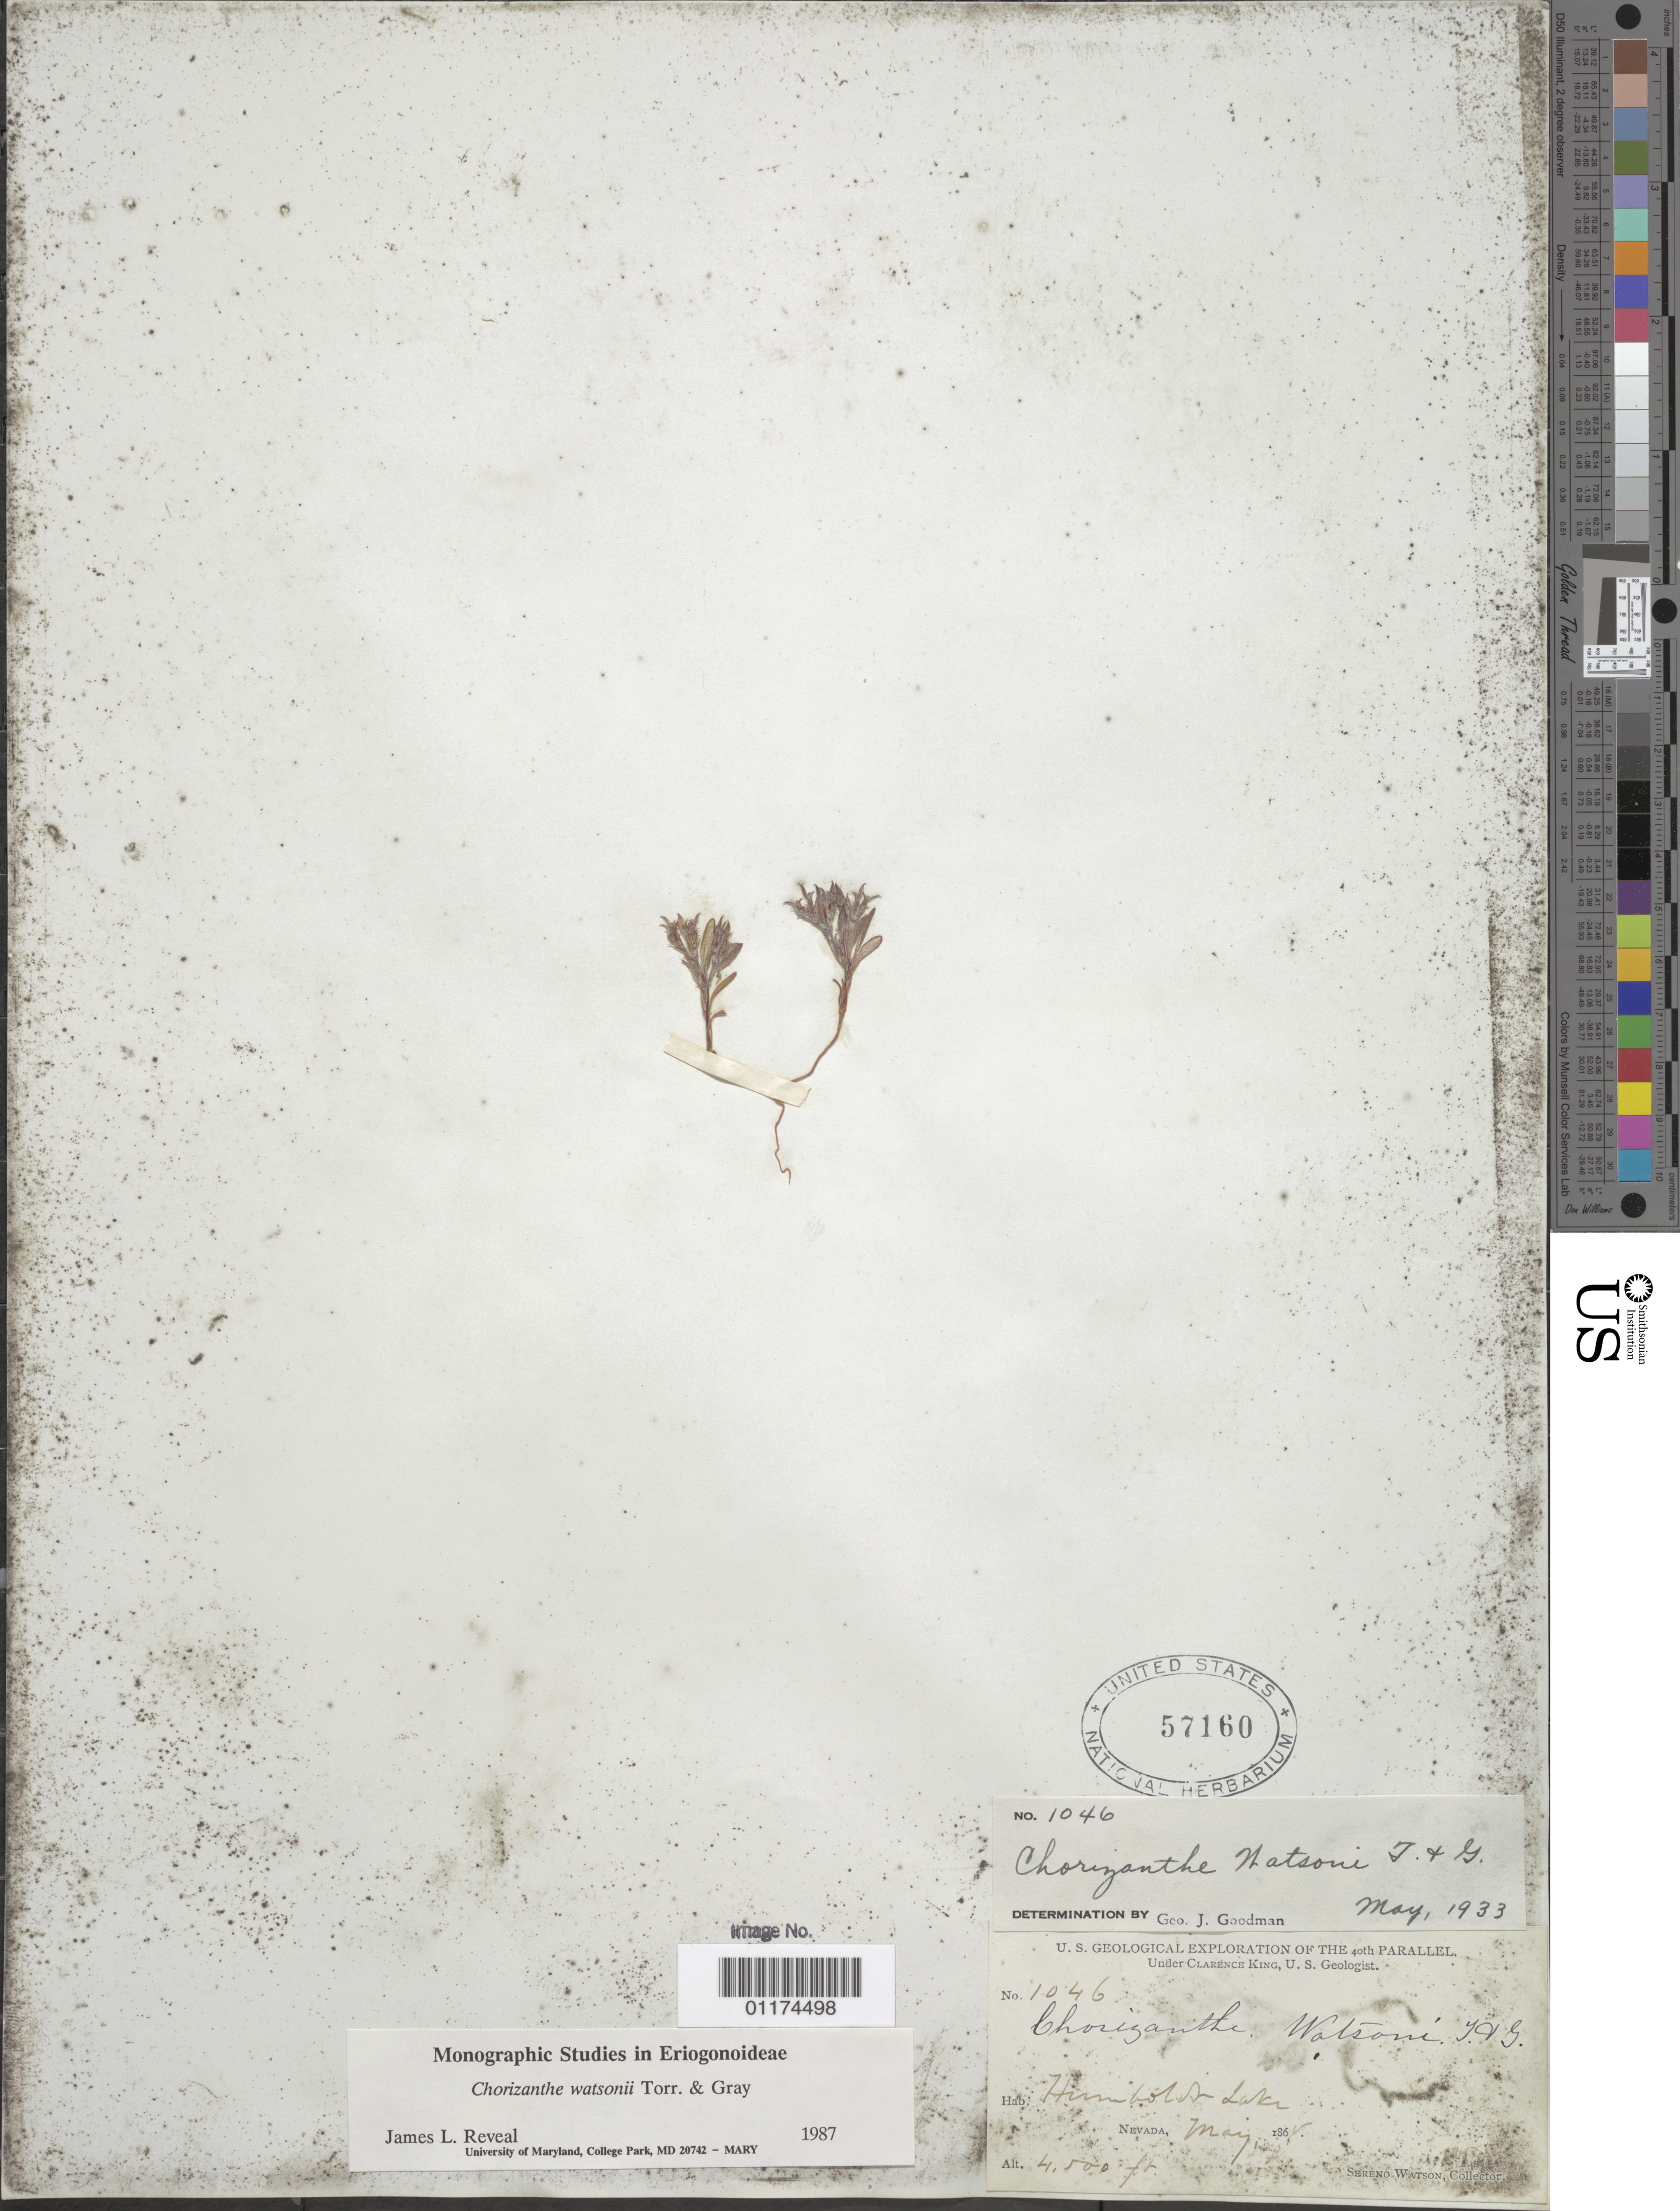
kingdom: Plantae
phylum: Tracheophyta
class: Magnoliopsida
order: Caryophyllales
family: Polygonaceae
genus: Chorizanthe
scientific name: Chorizanthe watsonii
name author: Torr. & A. Gray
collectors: S. Watson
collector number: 1046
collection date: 1868-05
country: United States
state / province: Nevada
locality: Humboldt Lake.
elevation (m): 1372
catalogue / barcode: US 57160